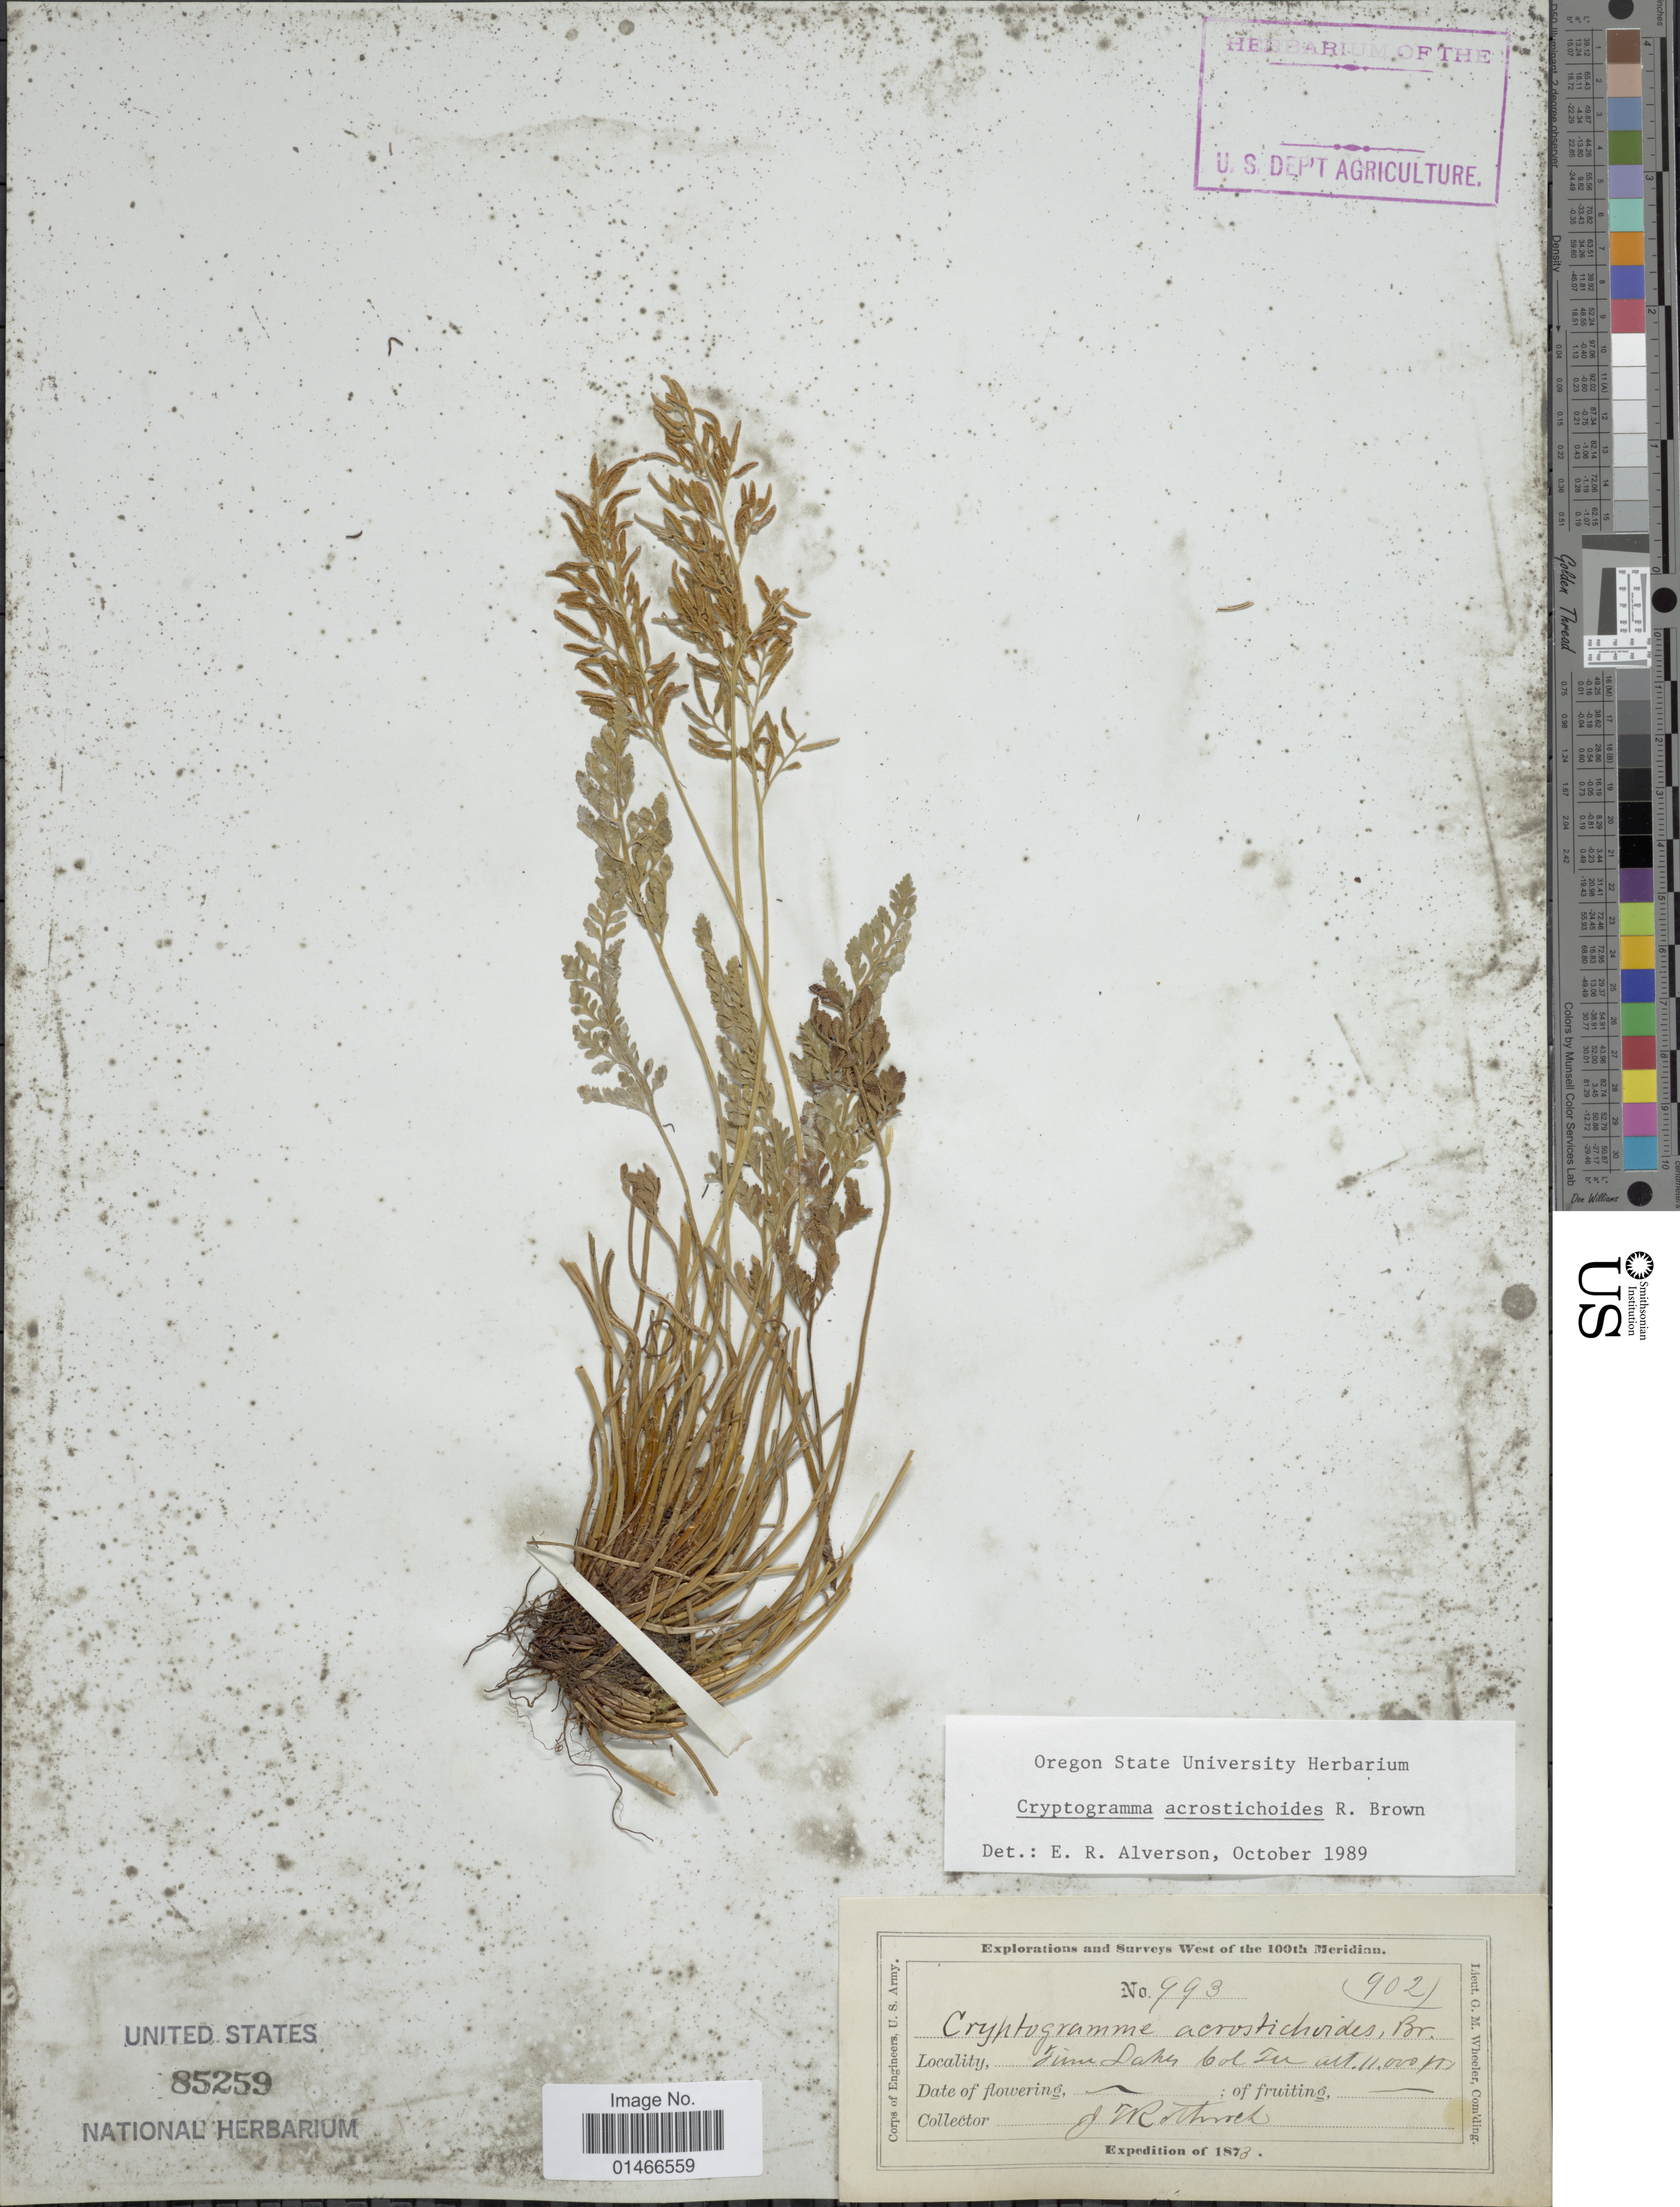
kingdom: Plantae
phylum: Tracheophyta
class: Polypodiopsida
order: Polypodiales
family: Pteridaceae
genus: Cryptogramma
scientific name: Cryptogramma acrostichoides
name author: R. Br.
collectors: J. T. Rothrock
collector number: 993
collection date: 1873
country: United States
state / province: Colorado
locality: Twin Lakes, Col. Ter.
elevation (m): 3353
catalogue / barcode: US 85259